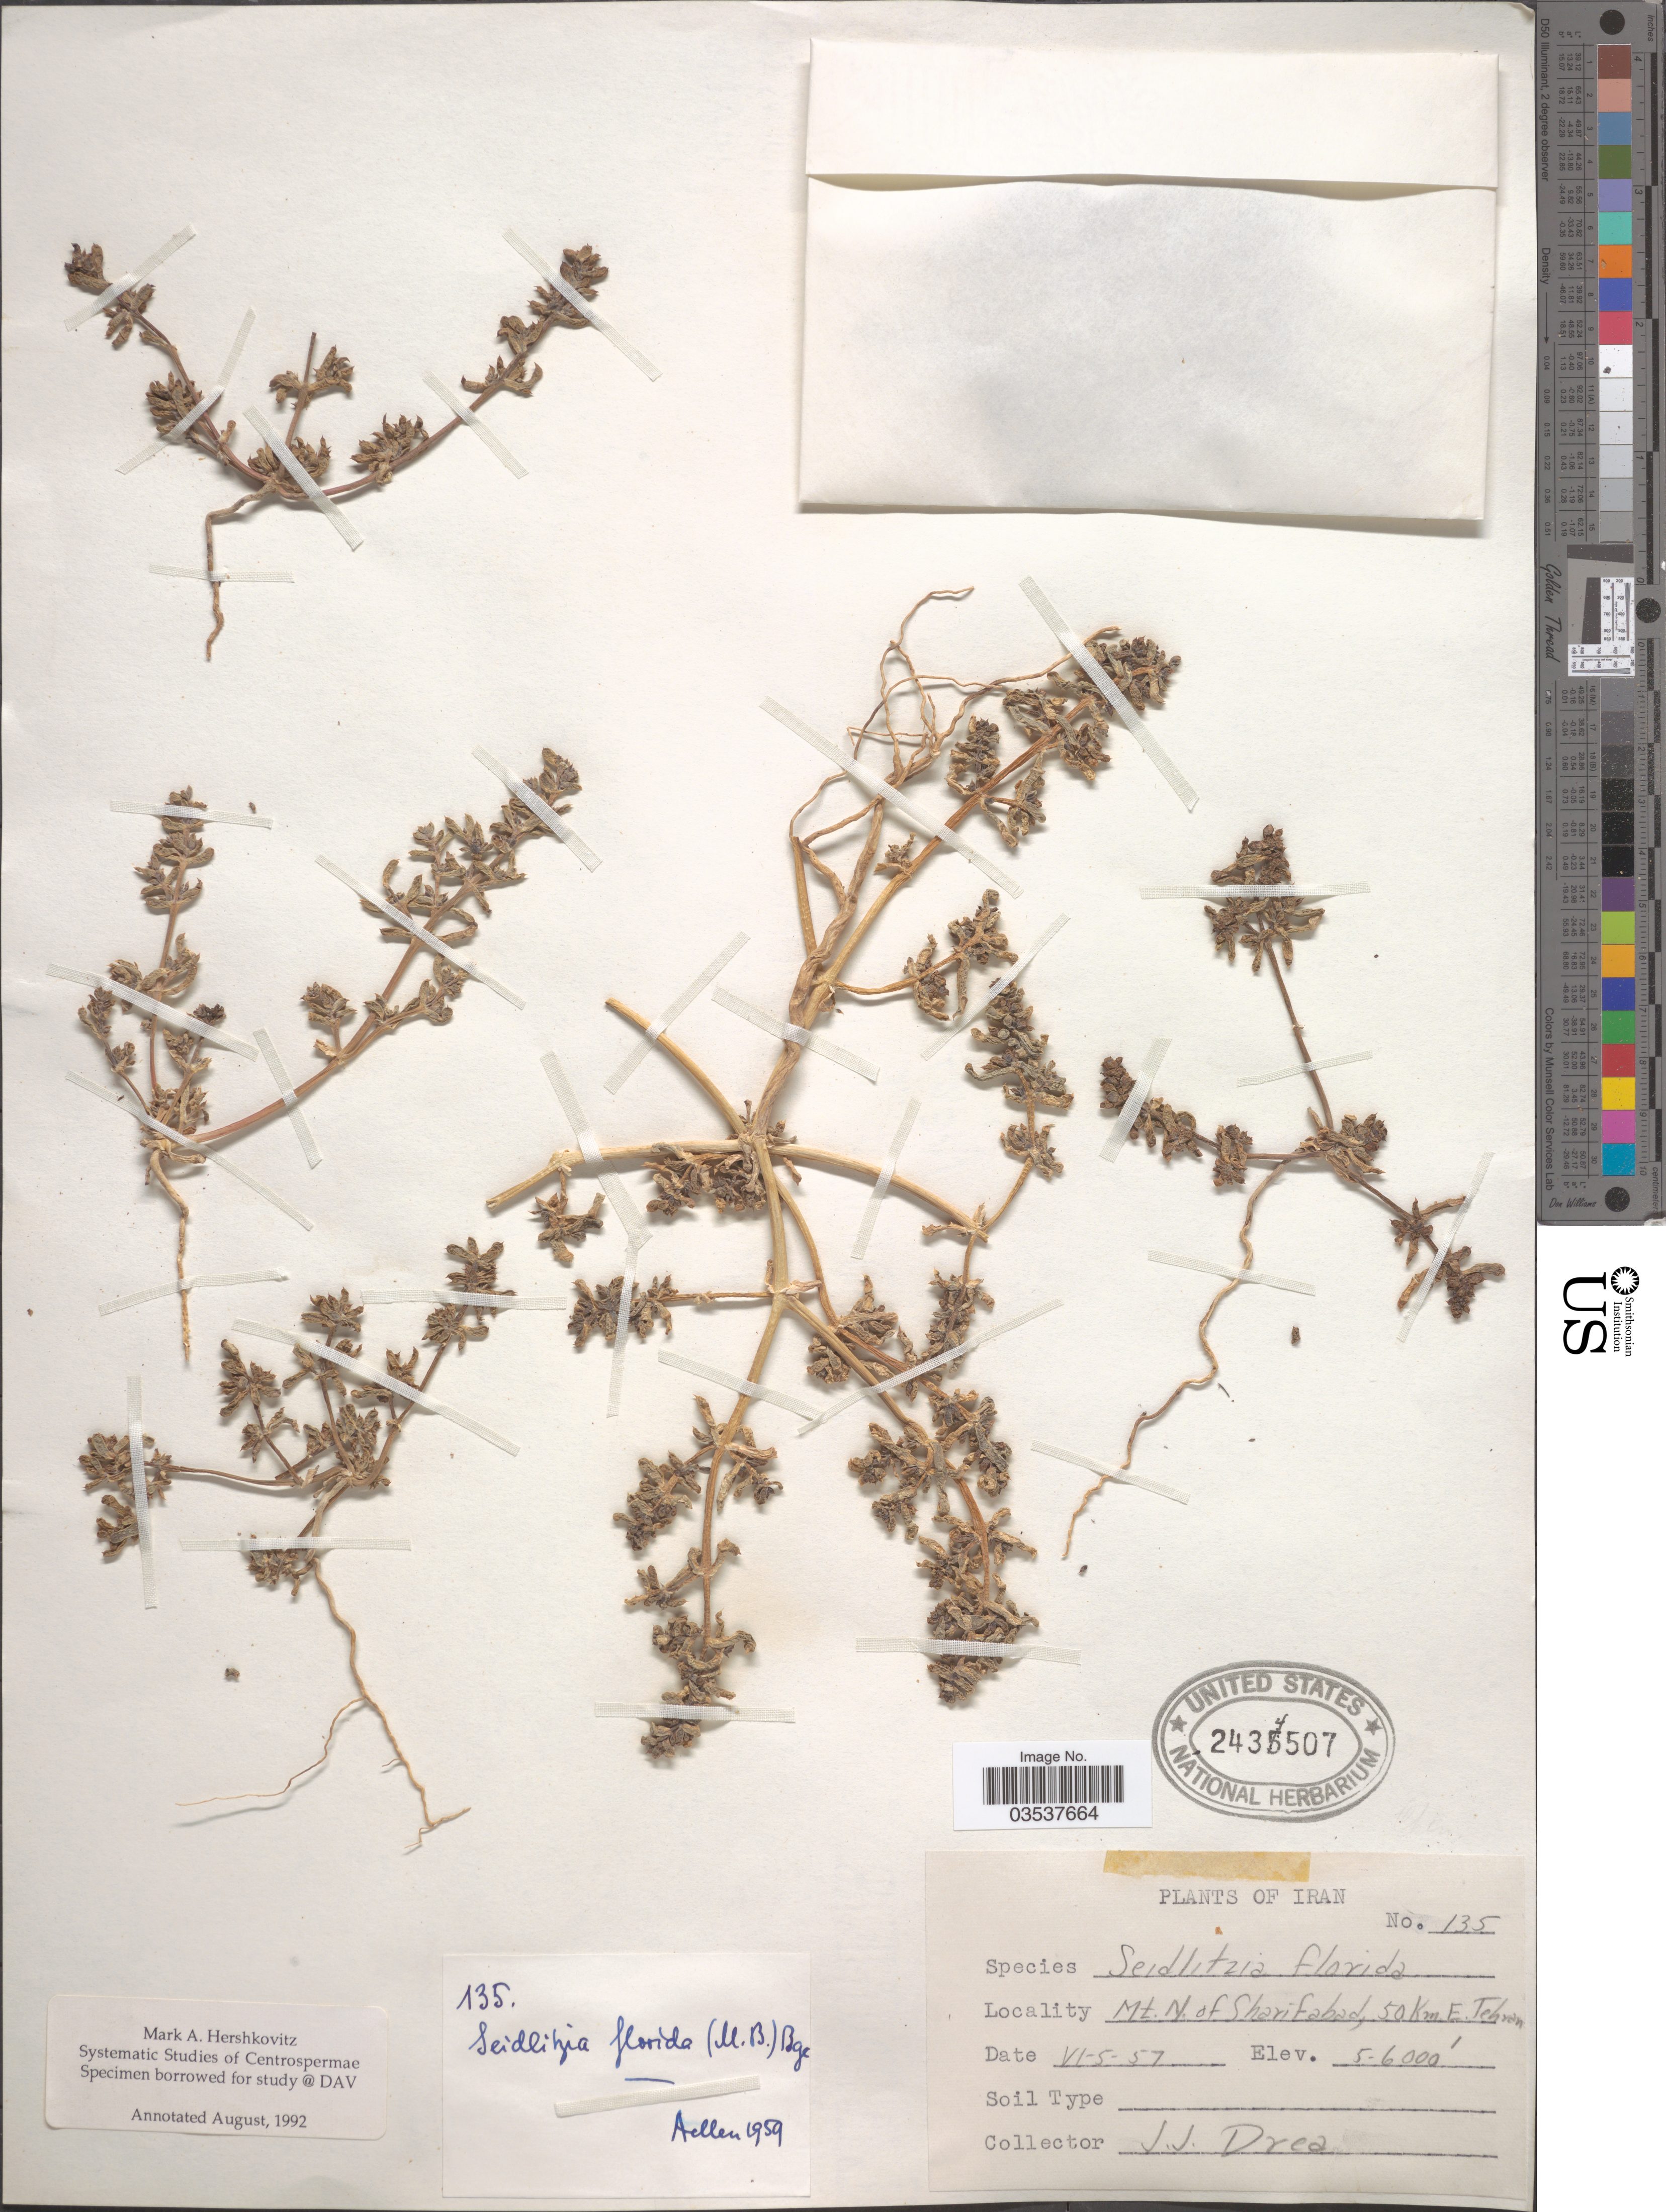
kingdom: Plantae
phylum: Tracheophyta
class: Magnoliopsida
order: Caryophyllales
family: Amaranthaceae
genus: Soda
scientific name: Soda florida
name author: (M. Bieb.) Akhani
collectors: J. Drea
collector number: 135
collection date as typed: Transcribed d/m/y: 5/6/57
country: Iran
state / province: Tehran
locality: Mt. N. of Sharifabad, 50 Km. E. Tehran.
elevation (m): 1524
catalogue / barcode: US 2434507